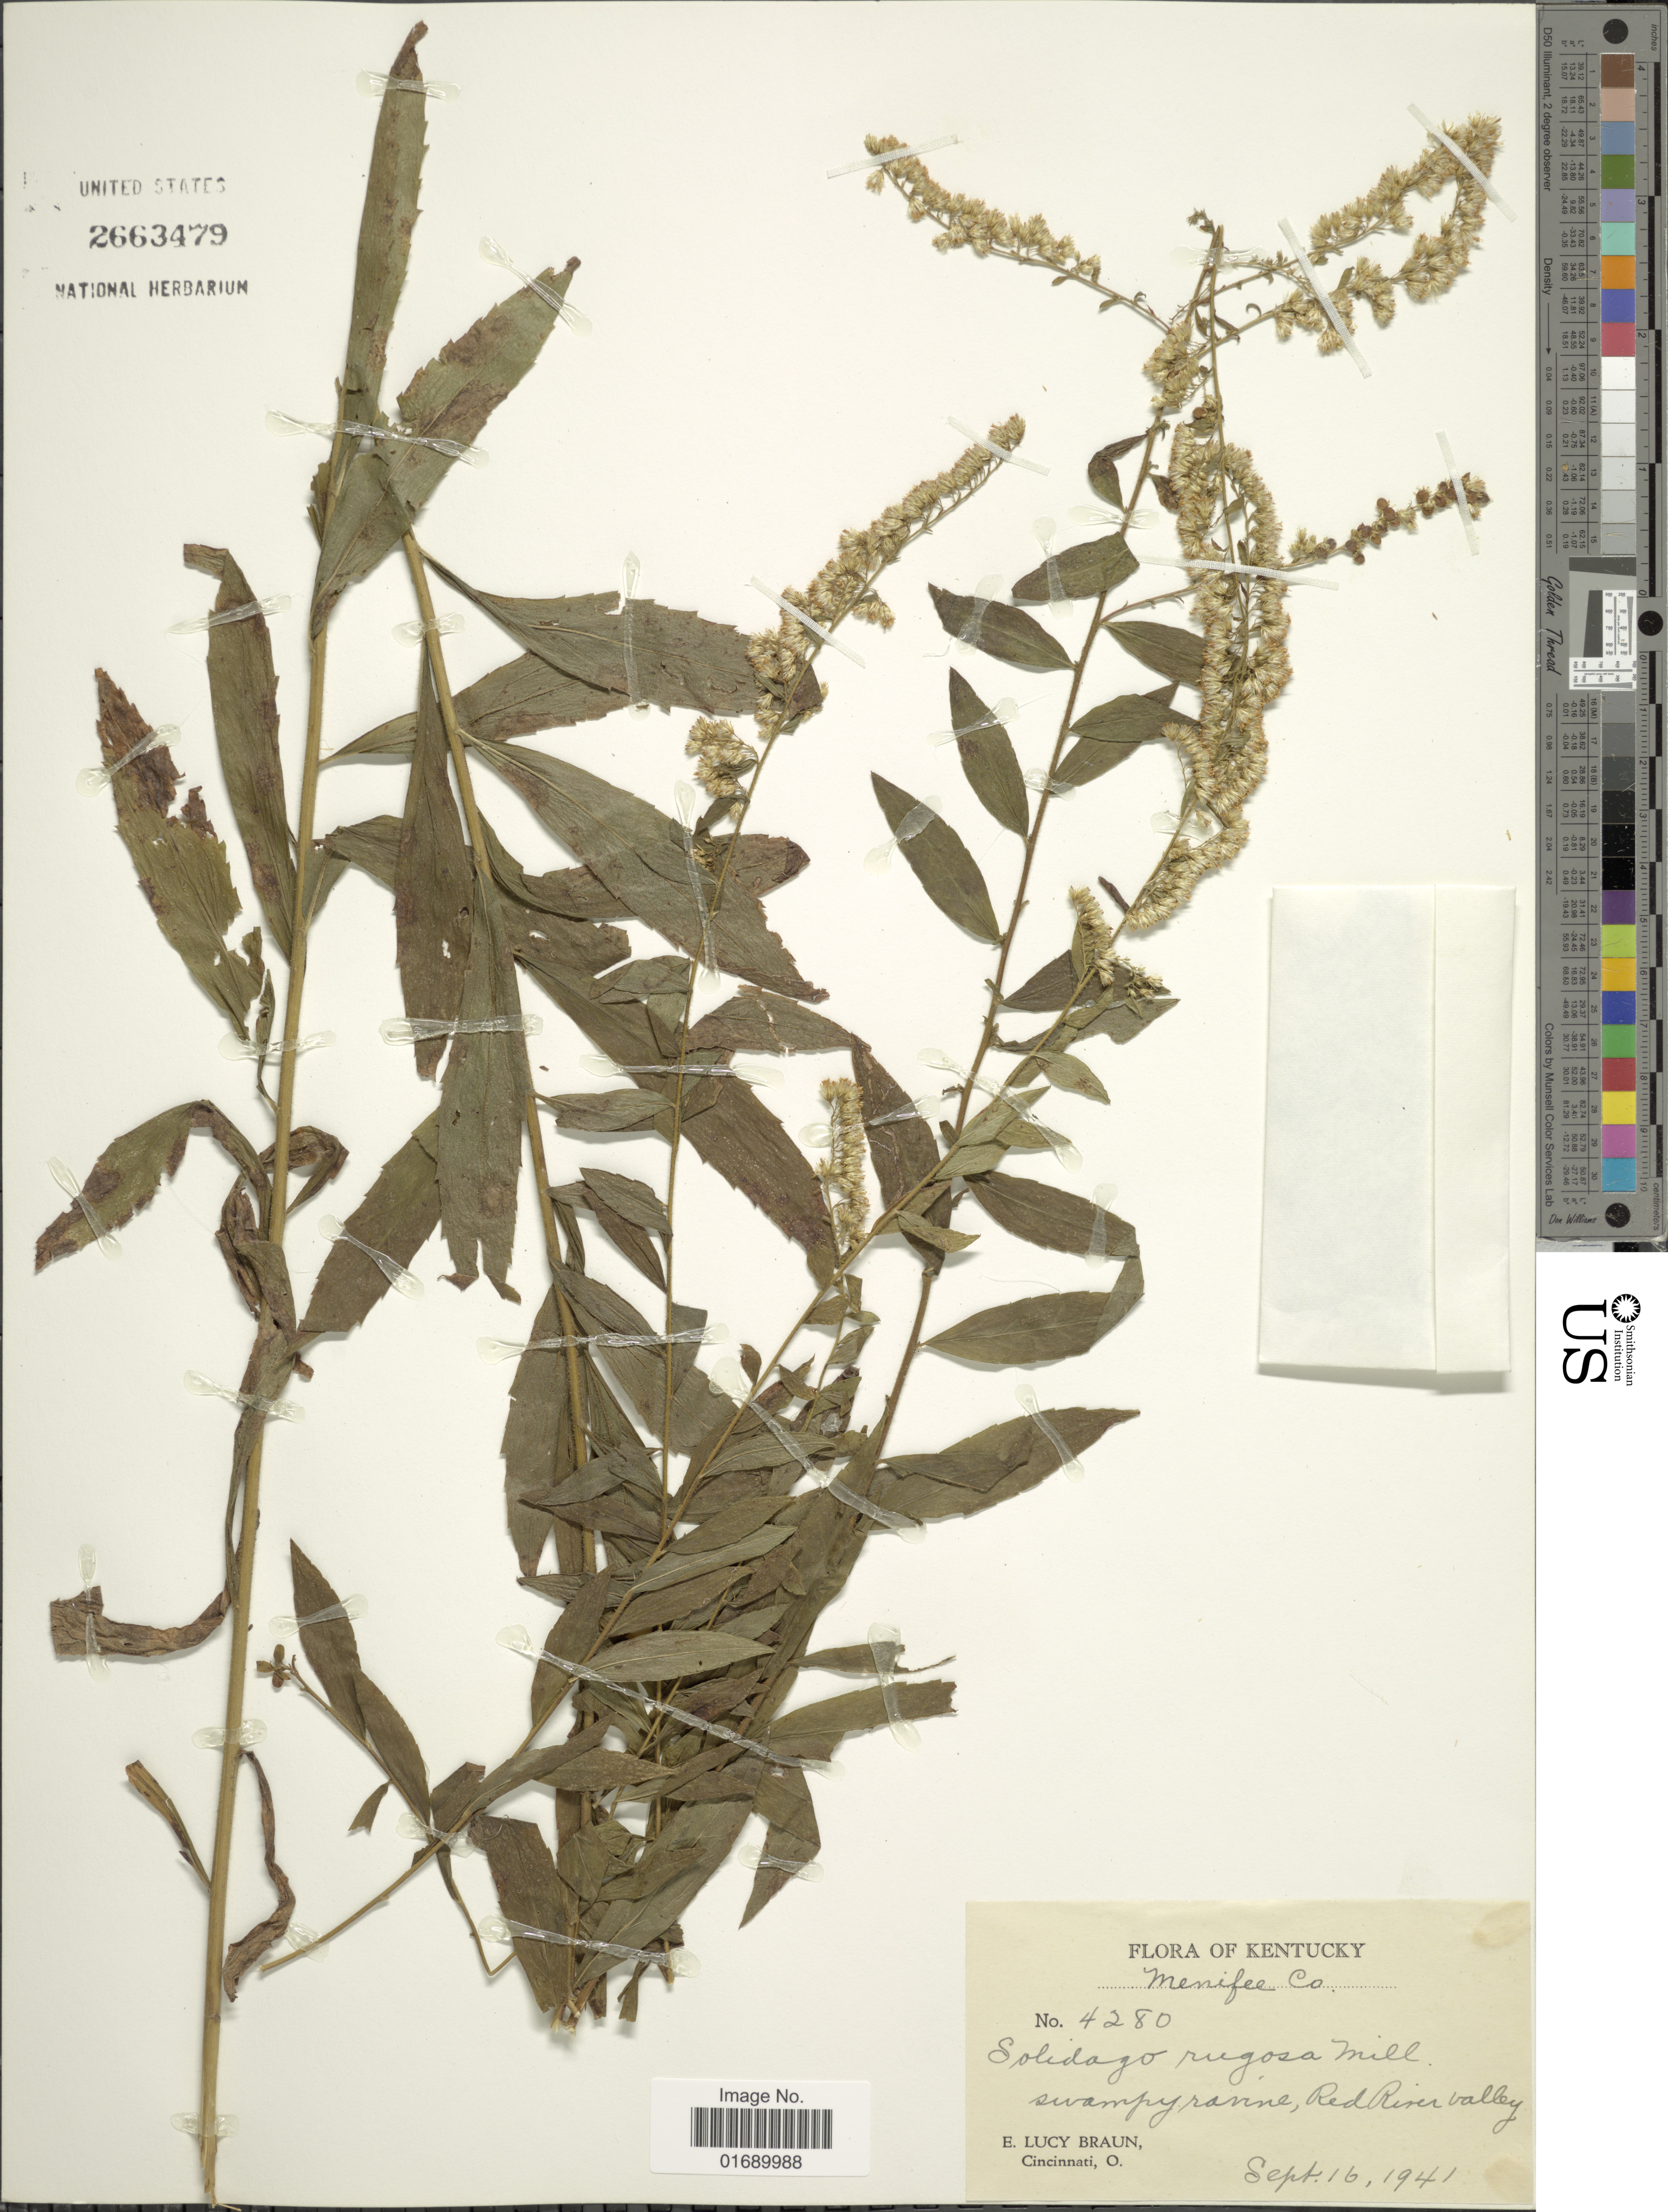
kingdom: Plantae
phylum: Tracheophyta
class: Magnoliopsida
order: Asterales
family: Asteraceae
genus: Solidago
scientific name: Solidago rugosa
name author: Mill.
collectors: E. L. Braun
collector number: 4280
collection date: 1941-09-16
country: United States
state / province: Kentucky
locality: Menifee Co, swampy ravine, red river valley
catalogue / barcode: US 2663479